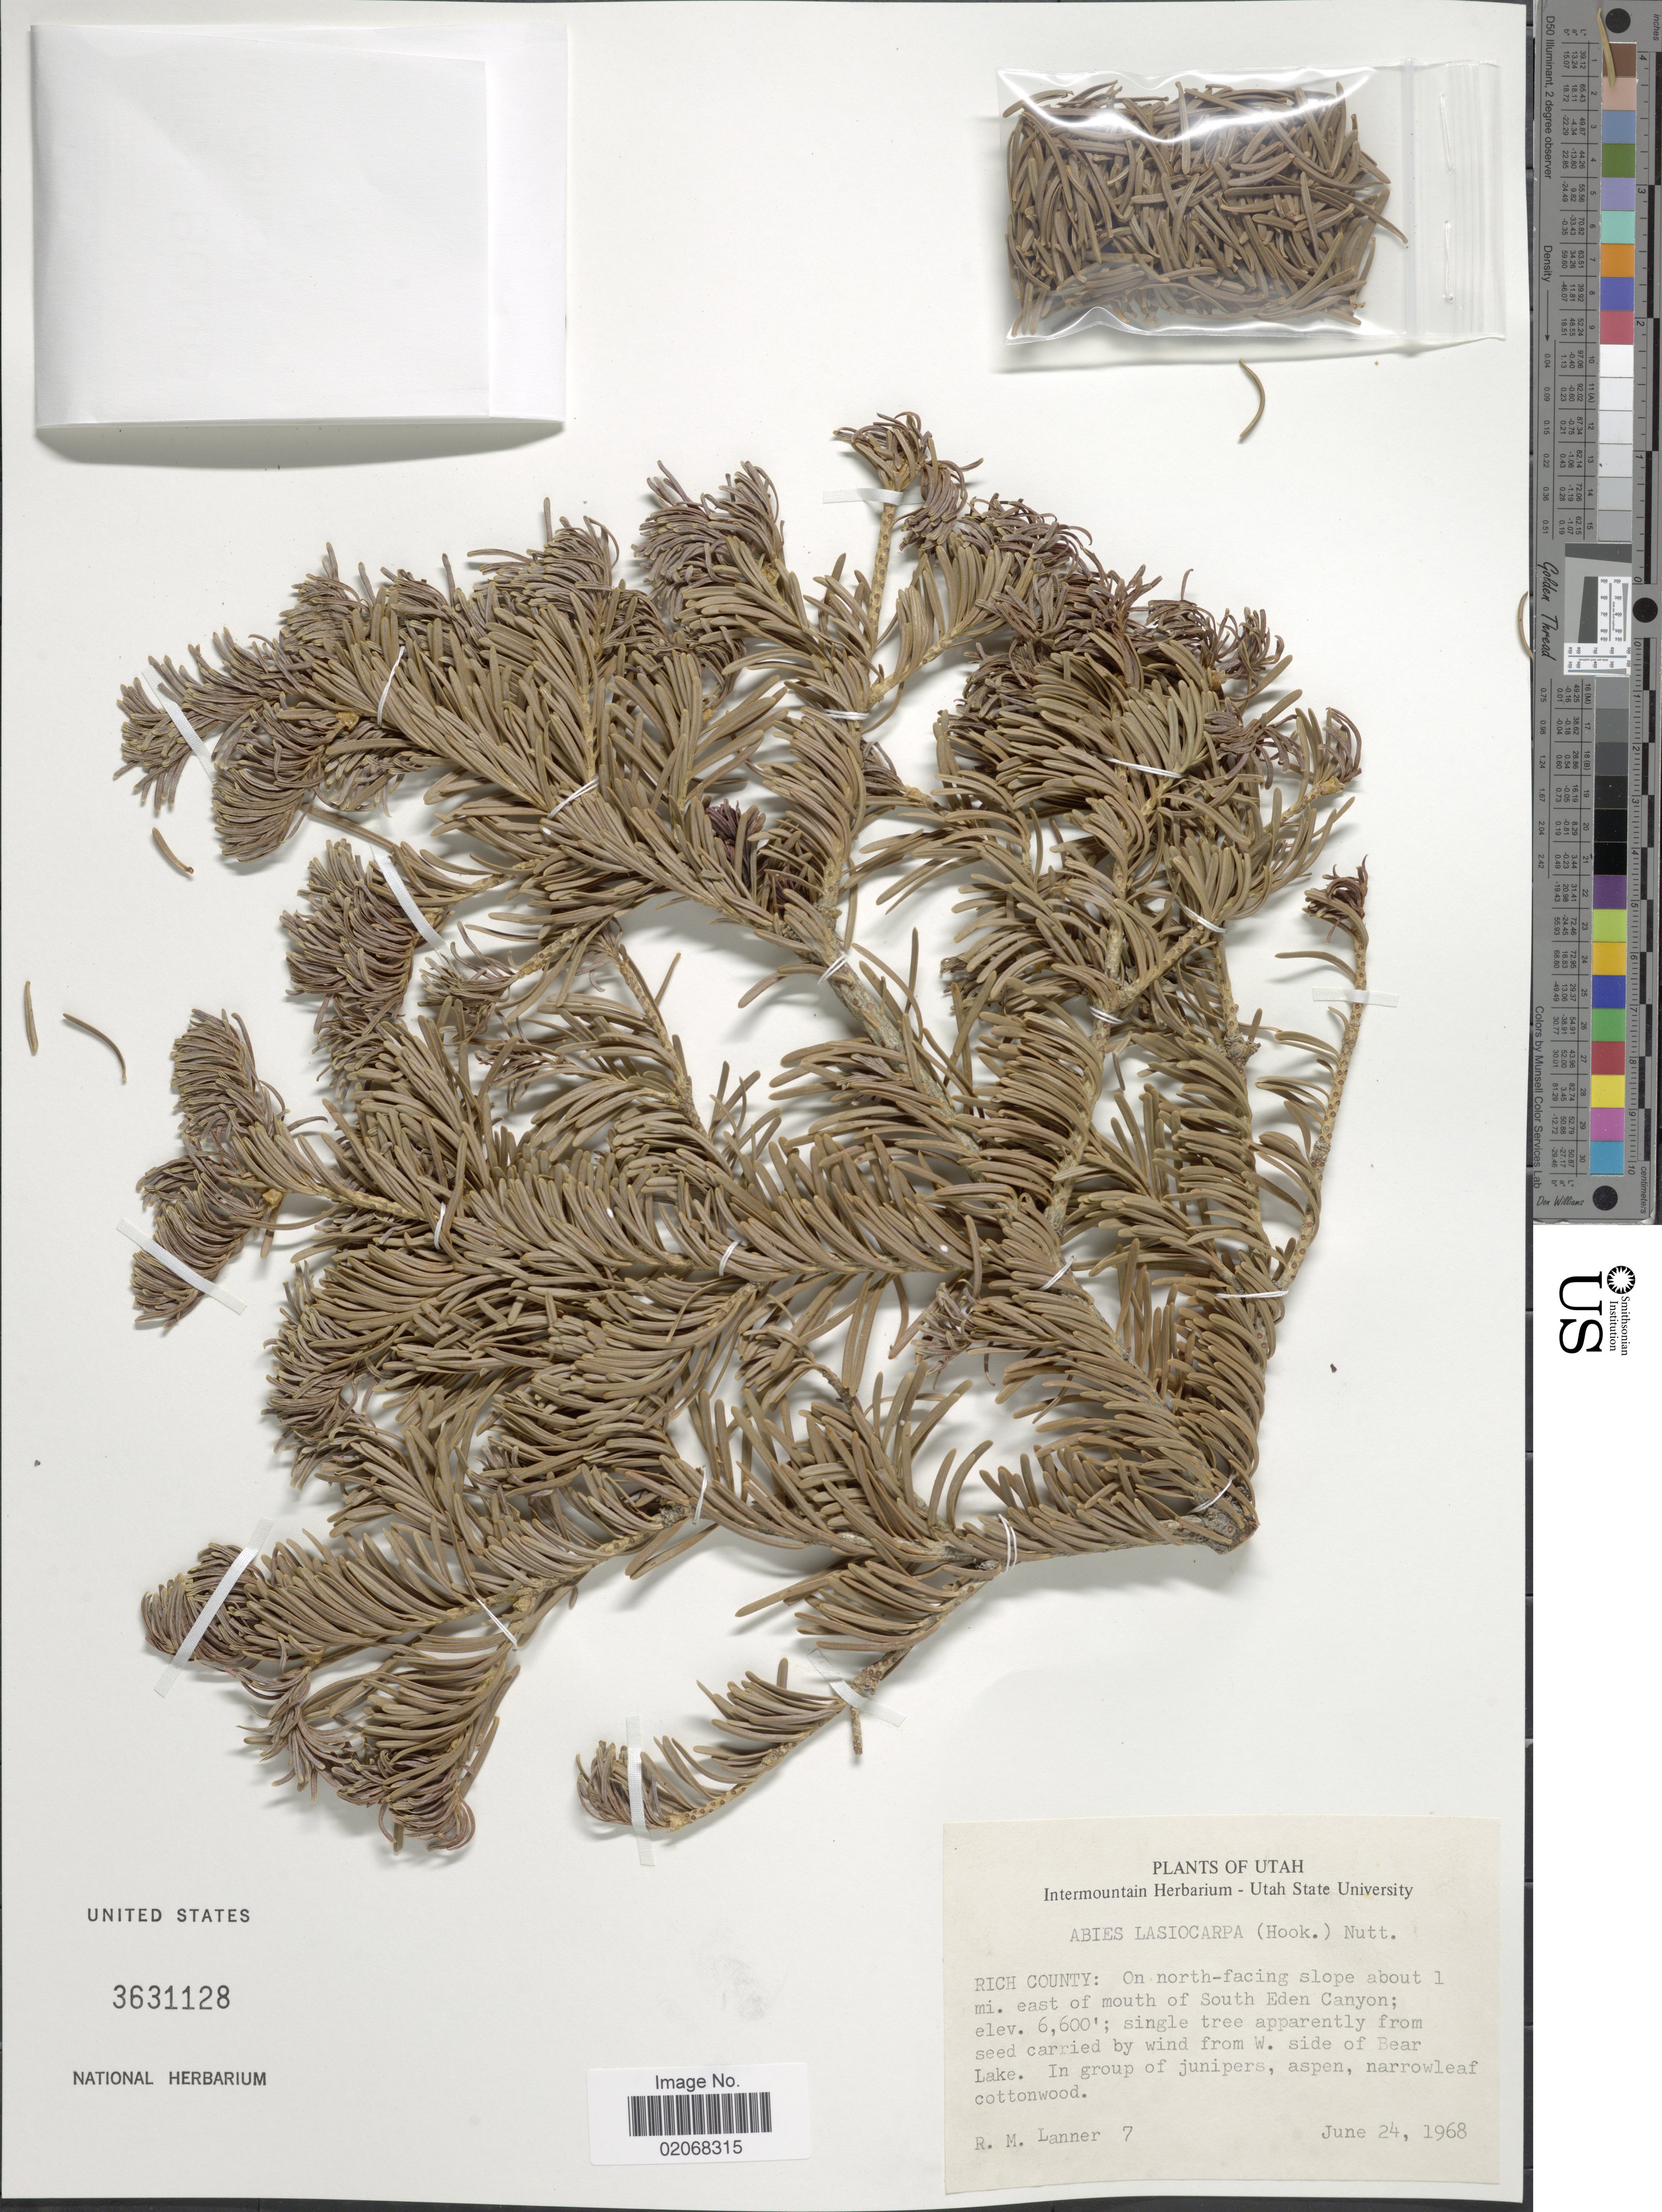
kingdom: Plantae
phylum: Tracheophyta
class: Pinopsida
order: Pinales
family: Pinaceae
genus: Abies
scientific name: Abies lasiocarpa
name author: (Hook.) Nutt.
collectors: R. Lanner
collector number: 7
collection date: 1968-06-24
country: United States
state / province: Utah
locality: Rich County: On north-facing slope about 1 mi. east of mouth of South Eden Canyon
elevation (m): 2012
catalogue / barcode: US 3631128